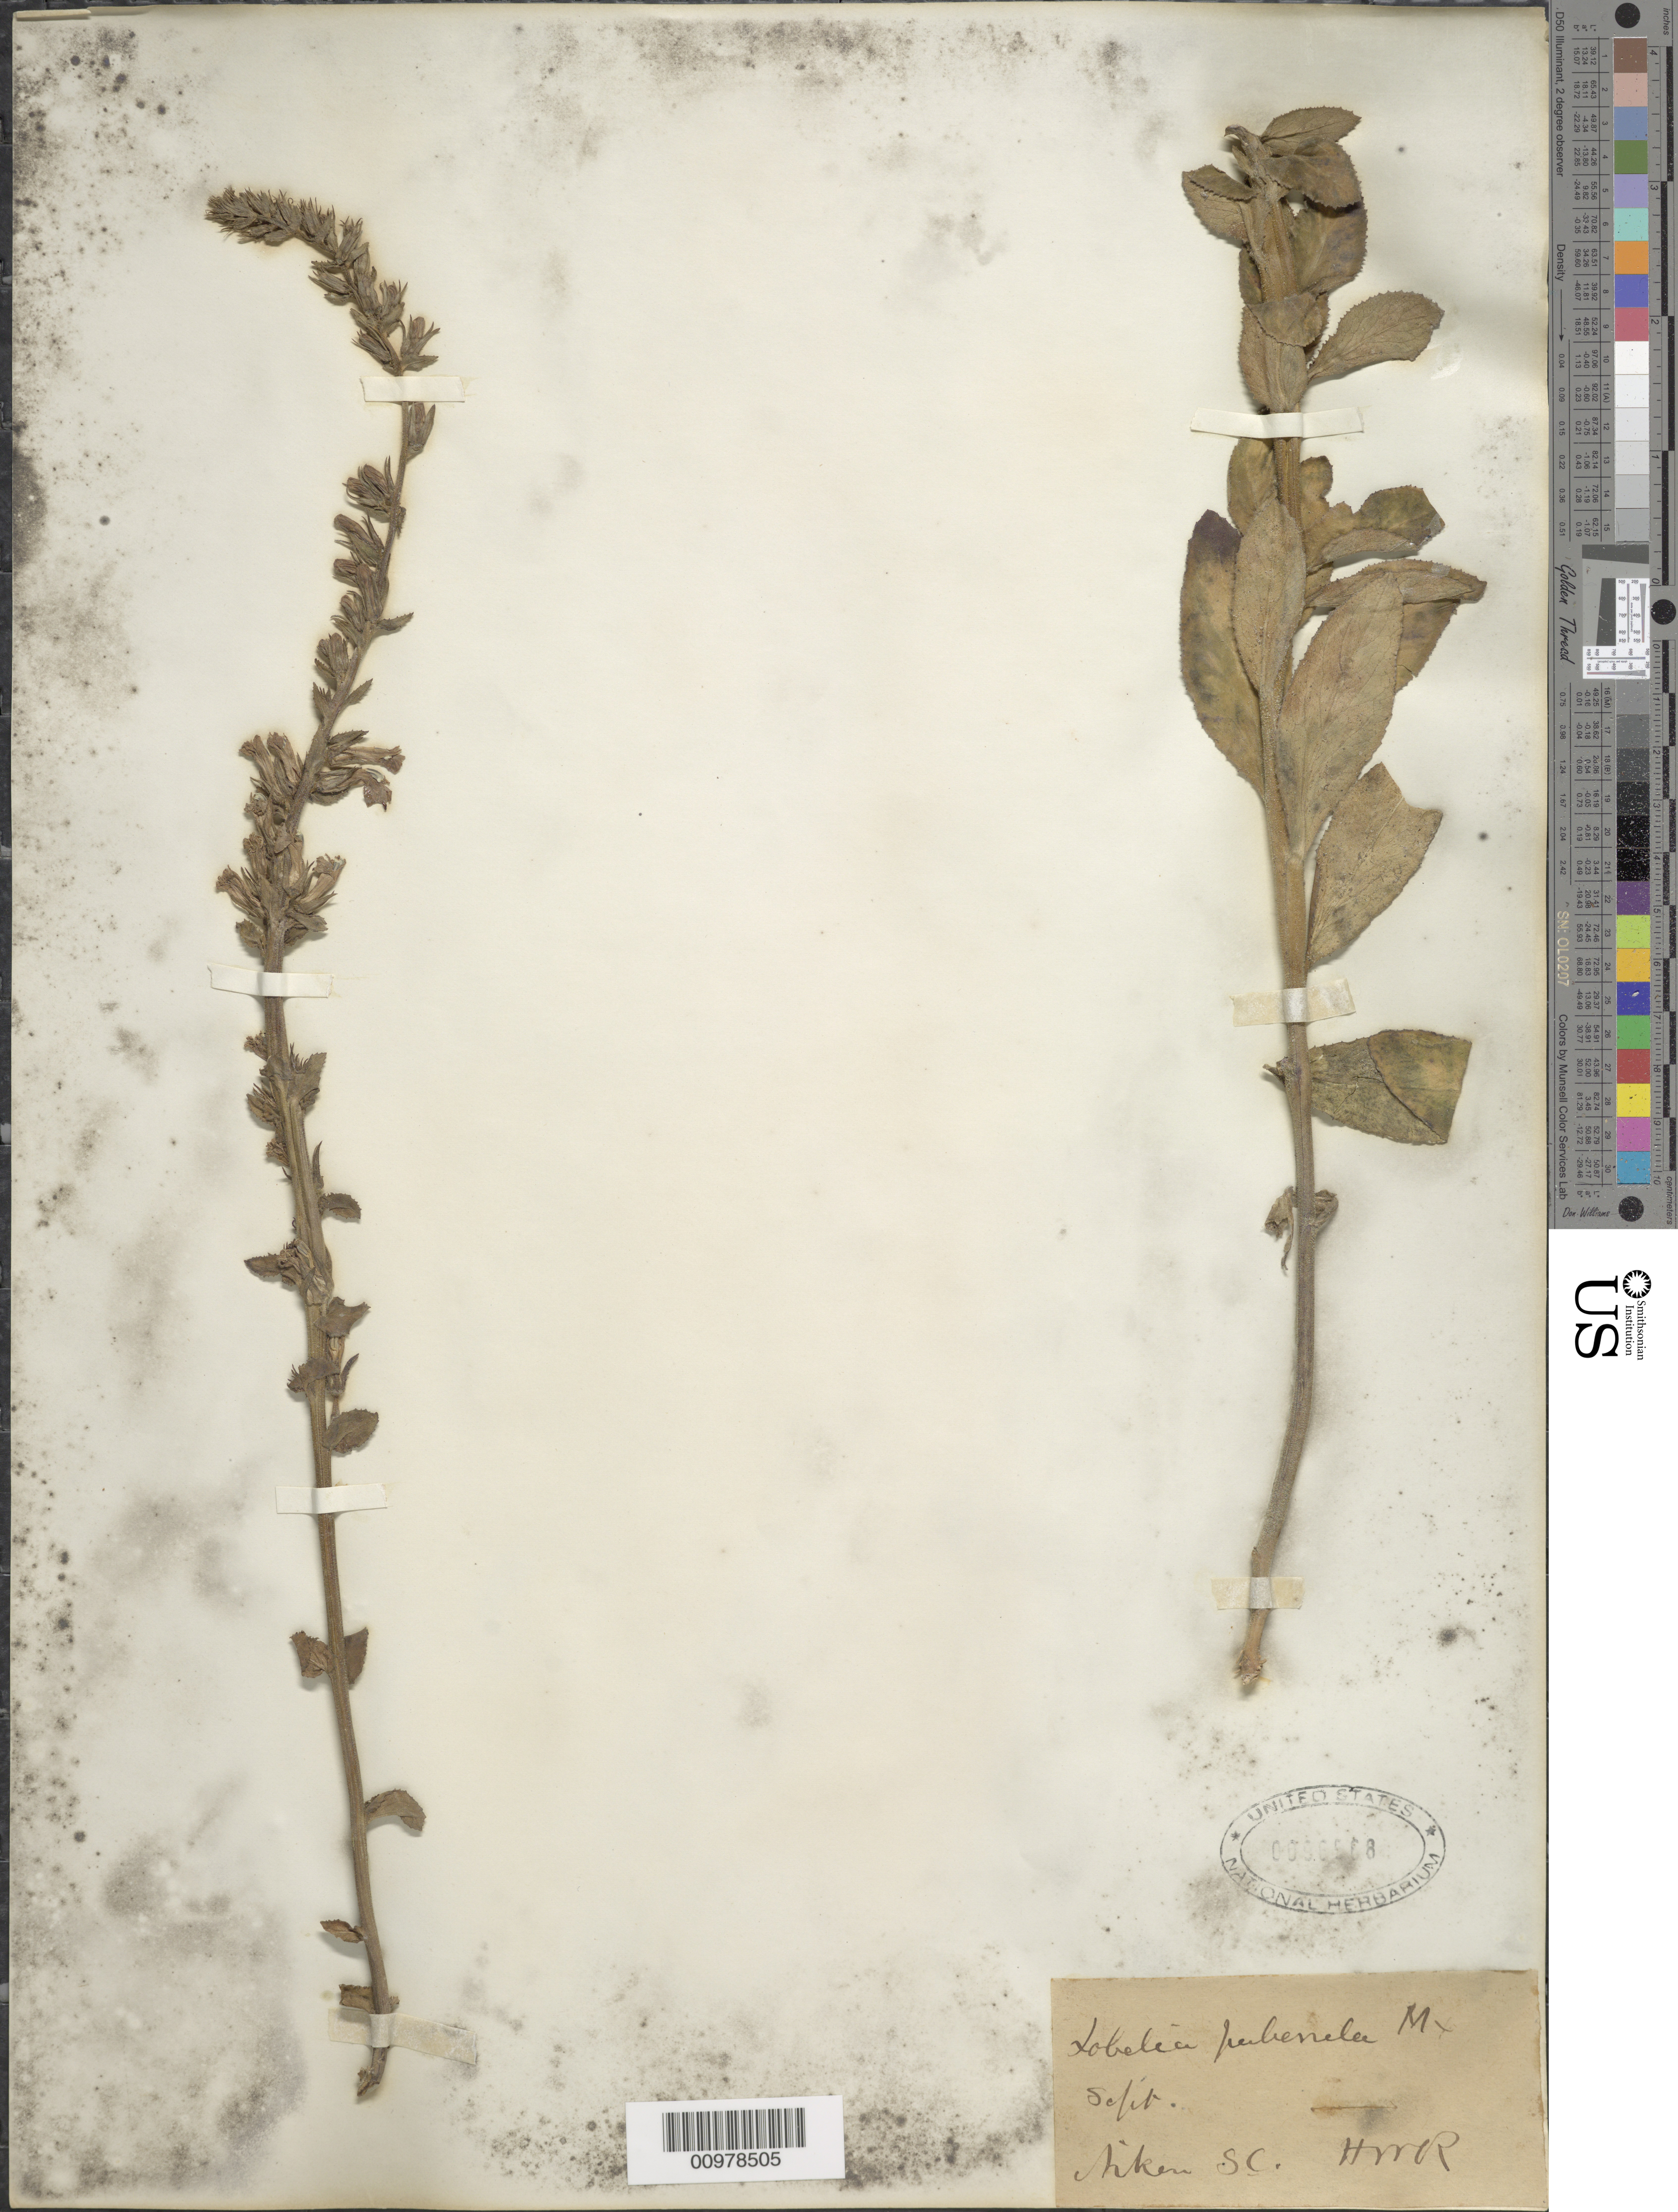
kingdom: Plantae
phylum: Tracheophyta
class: Magnoliopsida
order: Asterales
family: Campanulaceae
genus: Lobelia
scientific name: Lobelia puberula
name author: Michx.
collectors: H. M. R.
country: United States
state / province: South Carolina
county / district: Aiken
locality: Aiken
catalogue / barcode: US 96568